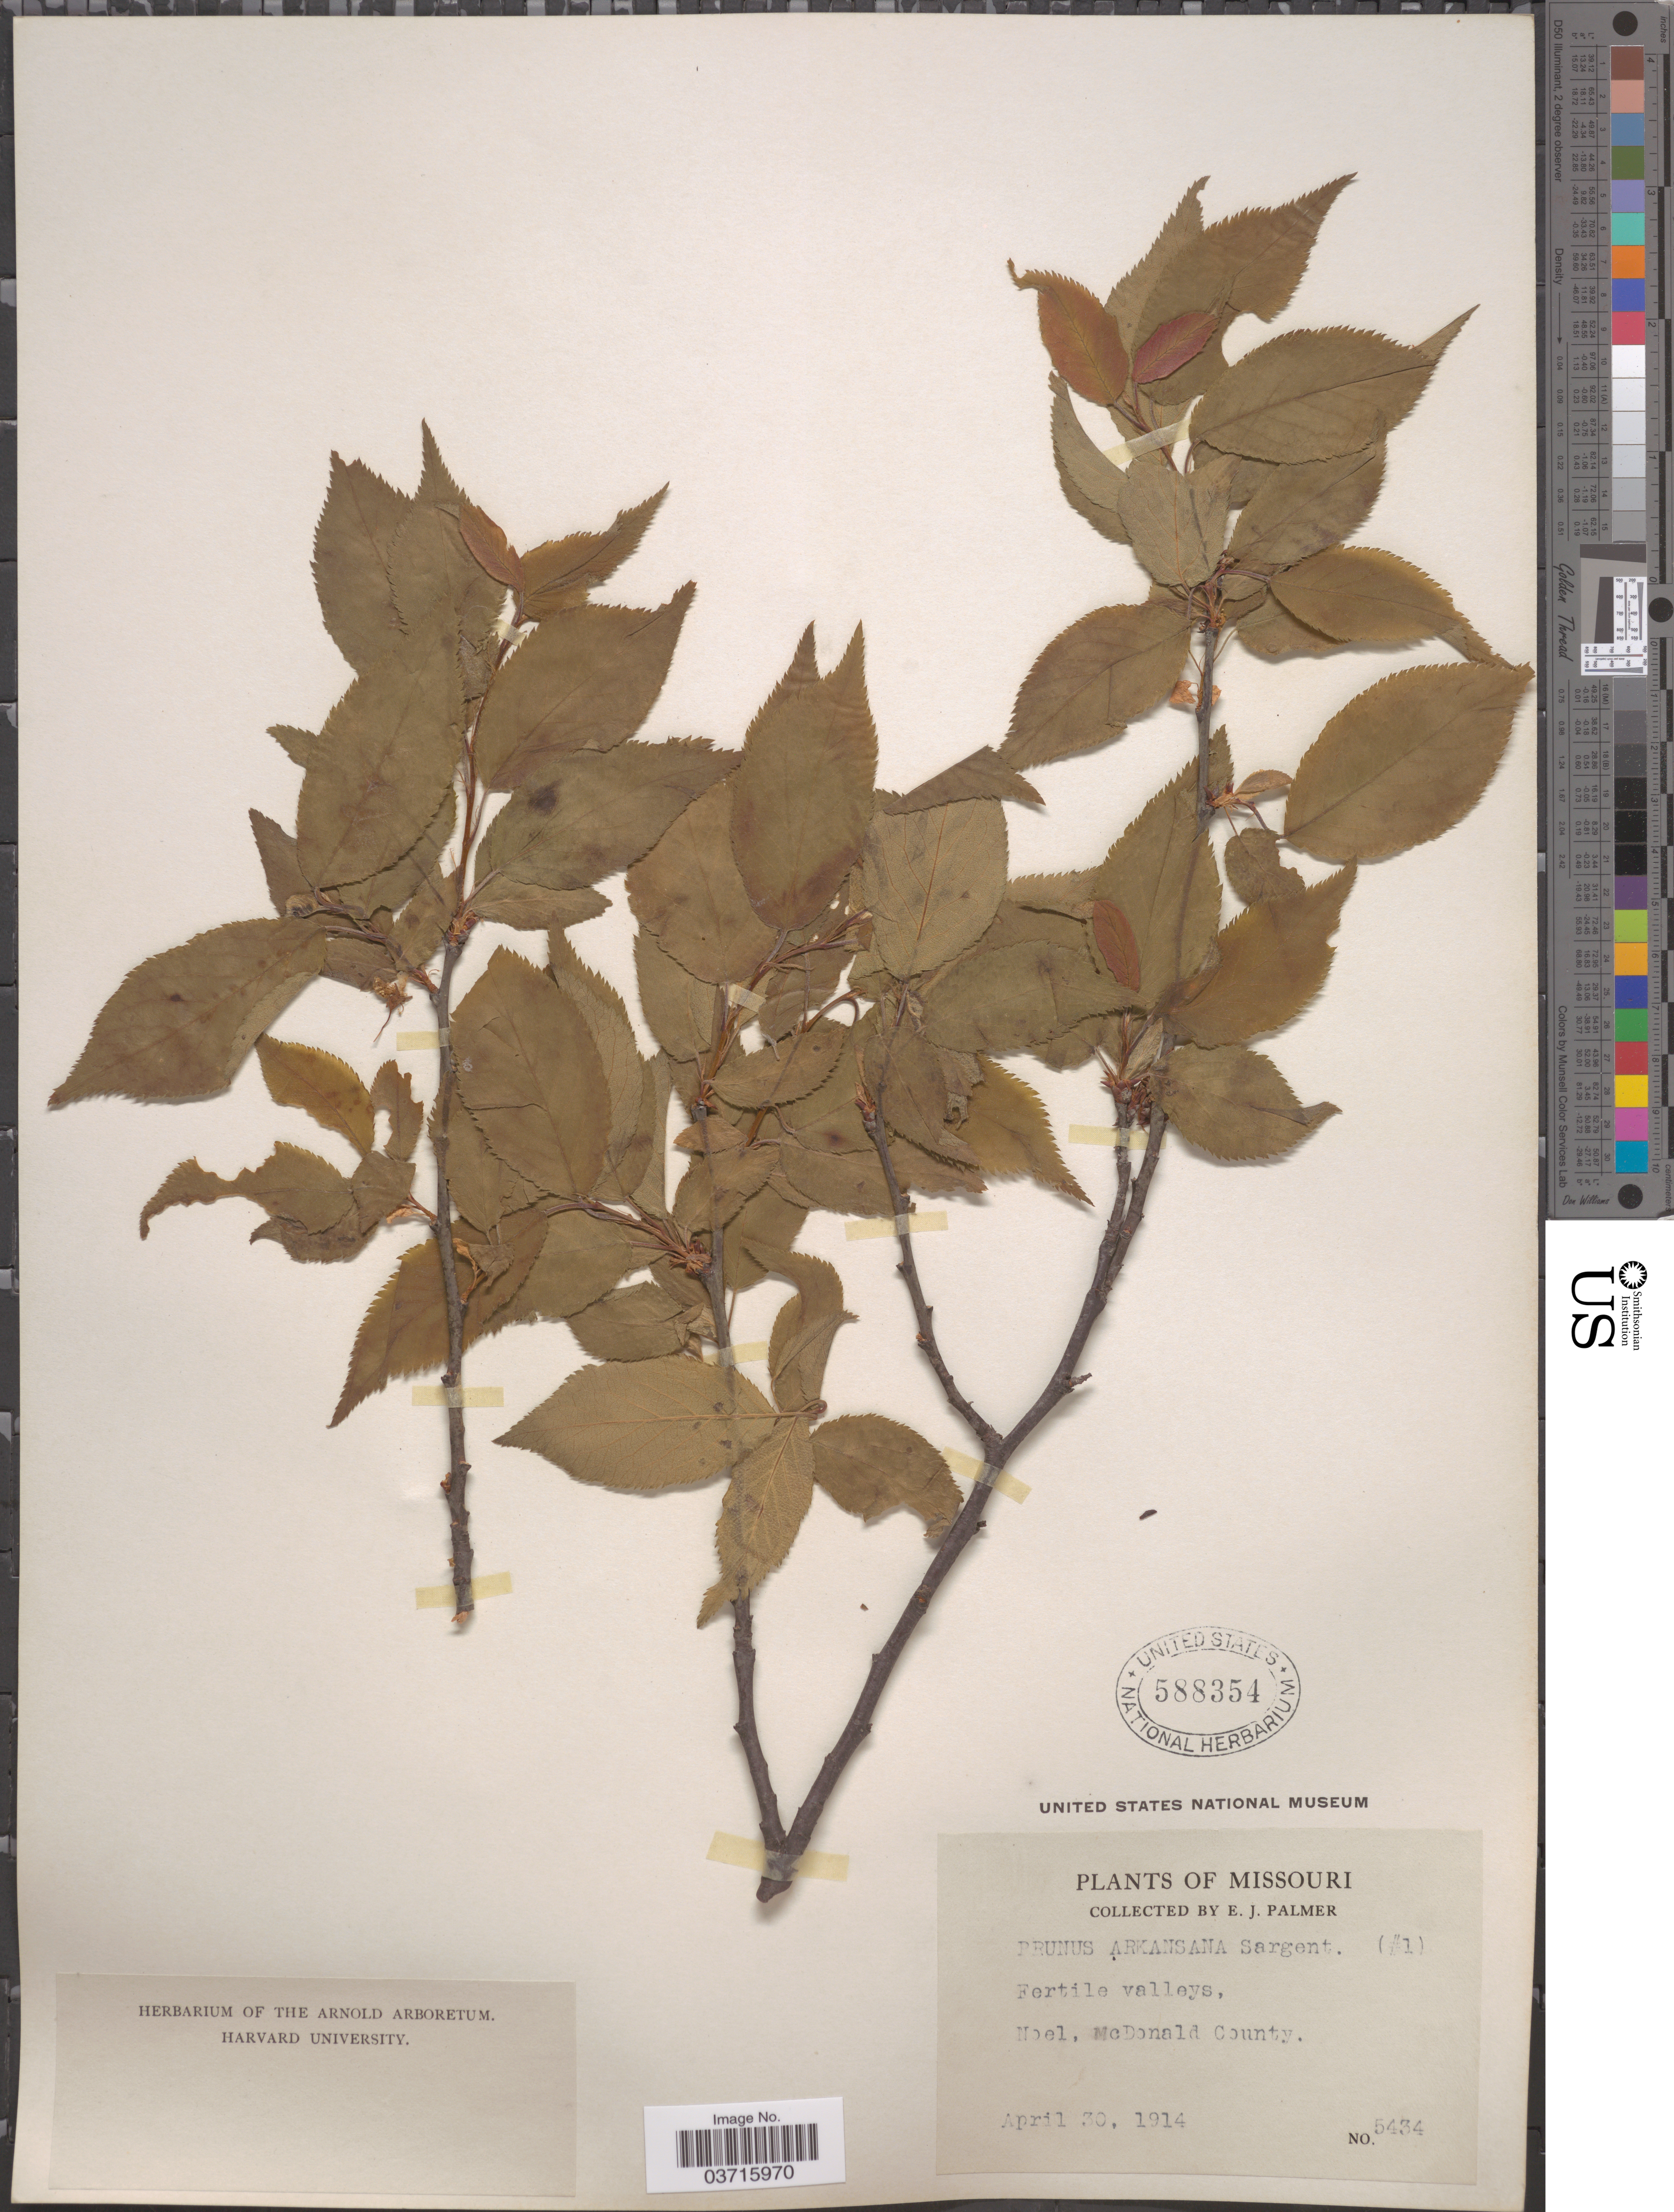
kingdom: Plantae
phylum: Tracheophyta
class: Magnoliopsida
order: Rosales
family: Rosaceae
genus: Prunus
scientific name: Prunus mexicana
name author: S. Watson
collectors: E. J. Palmer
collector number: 5434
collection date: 1914-04-30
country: United States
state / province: Missouri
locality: Fertile valleys, Noel, McDonald County.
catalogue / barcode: US 588354